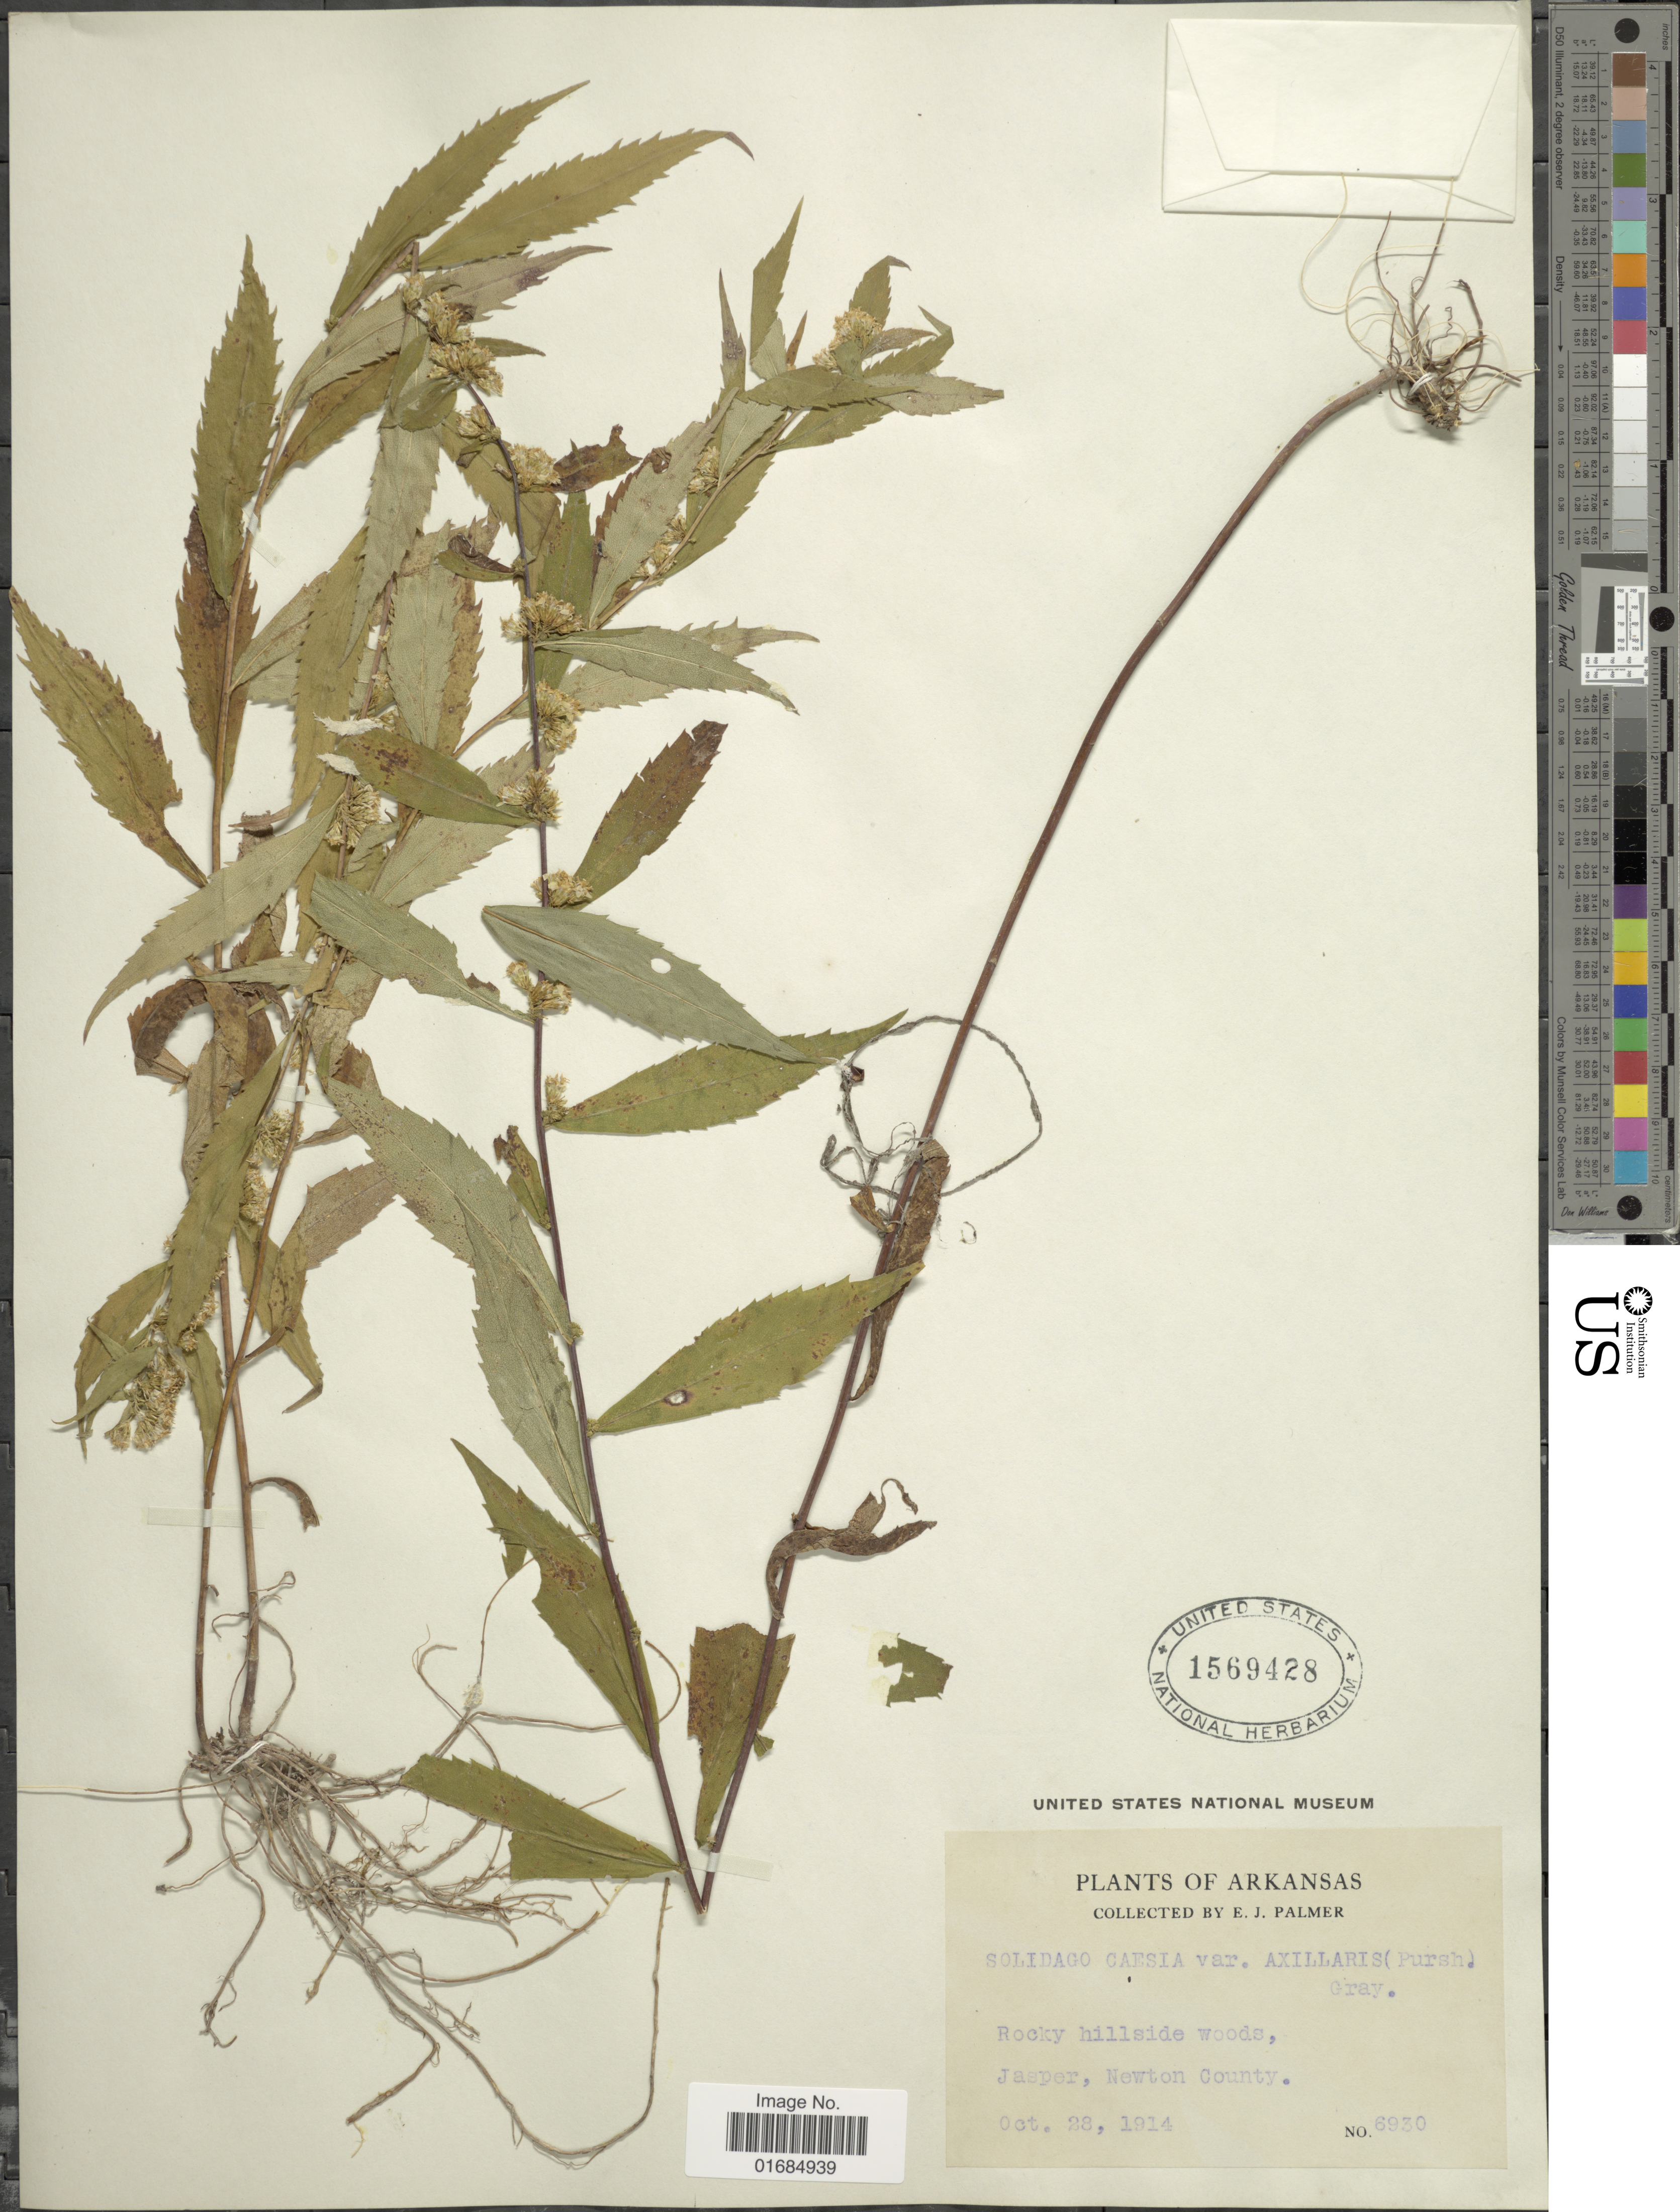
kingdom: Plantae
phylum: Tracheophyta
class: Magnoliopsida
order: Asterales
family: Asteraceae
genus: Solidago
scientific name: Solidago caesia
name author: L.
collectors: E. J. Palmer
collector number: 6930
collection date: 1914-10-28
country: United States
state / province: Arkansas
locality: Rocky hillside woods, Jasper, Newton County.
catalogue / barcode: US 1569428